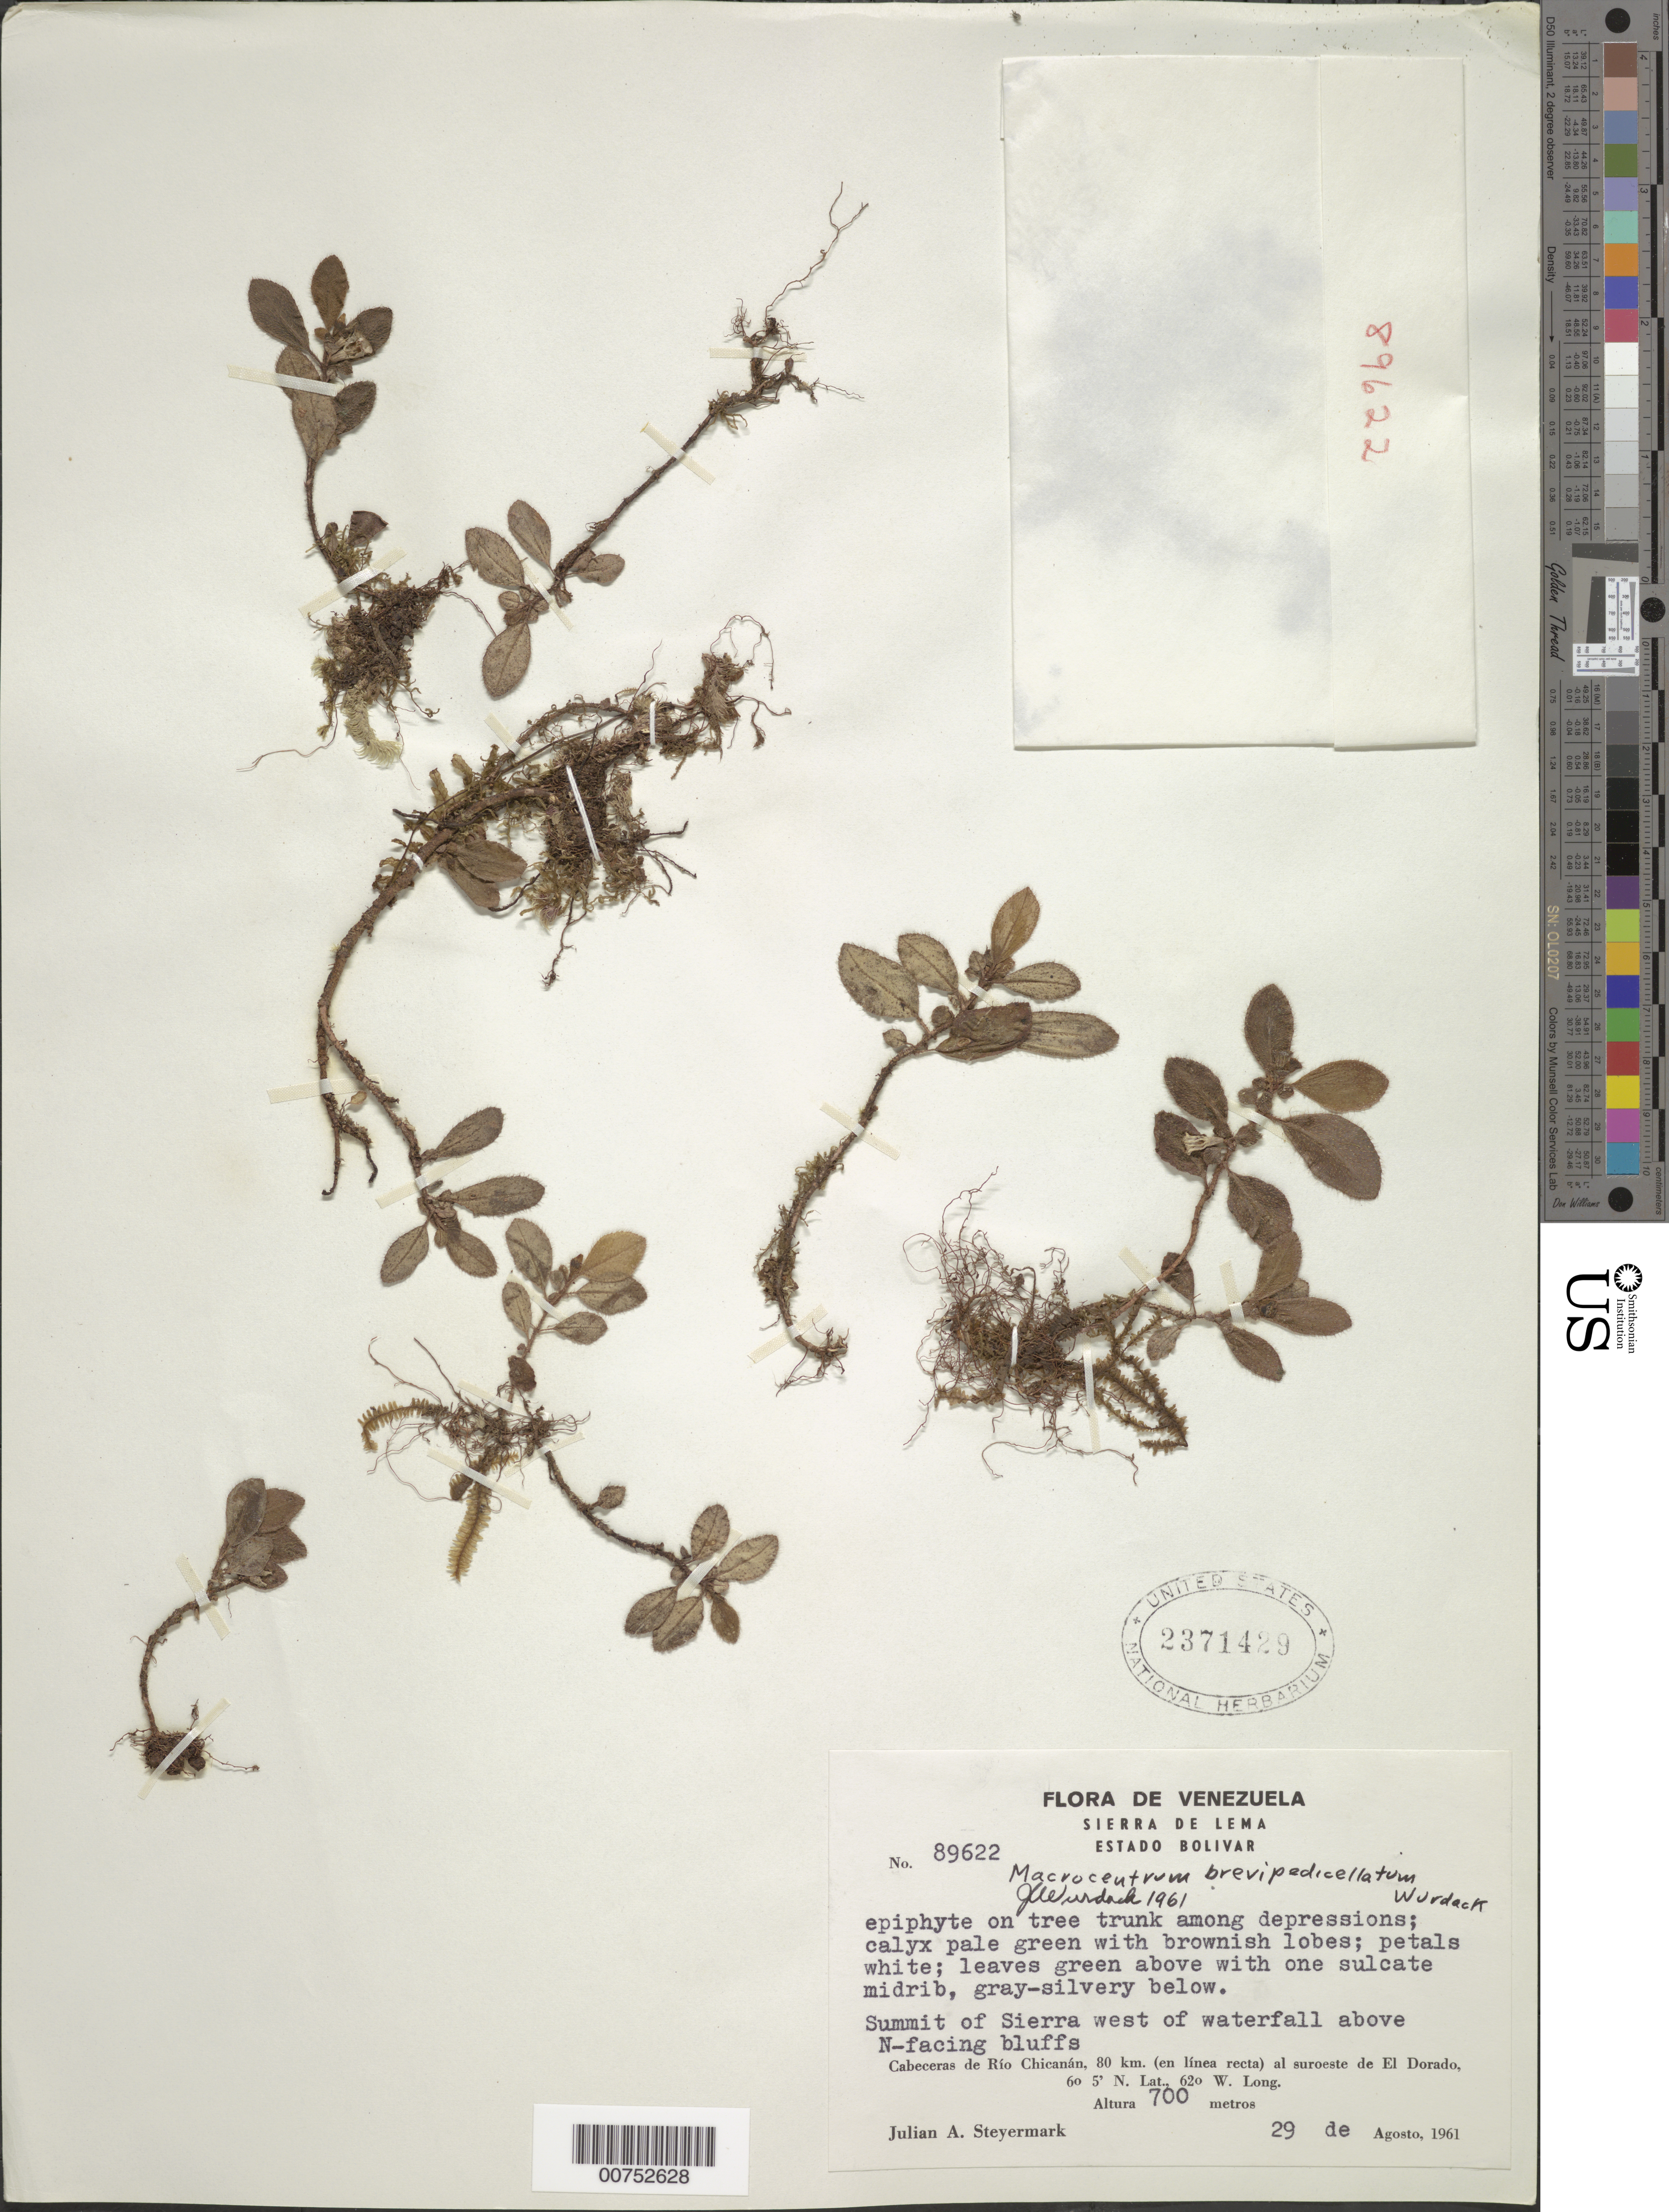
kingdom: Plantae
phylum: Tracheophyta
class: Magnoliopsida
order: Myrtales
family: Melastomataceae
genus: Macrocentrum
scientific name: Macrocentrum brevipedicellatum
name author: Wurdack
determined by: Wurdack, John J., (US), US (UNITED STATES)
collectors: J. Steyermark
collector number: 89622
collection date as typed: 29-Aug-61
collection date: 1961-08-29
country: Venezuela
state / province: Bolívar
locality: Sierra de Lema, Cabeceras de Río Chicanán, 80 km to the SW of El Dorado; west of waterfall of headwaters of Río Chicanan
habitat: Summit; on tree trunk among depressions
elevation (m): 700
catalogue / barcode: US 2371429